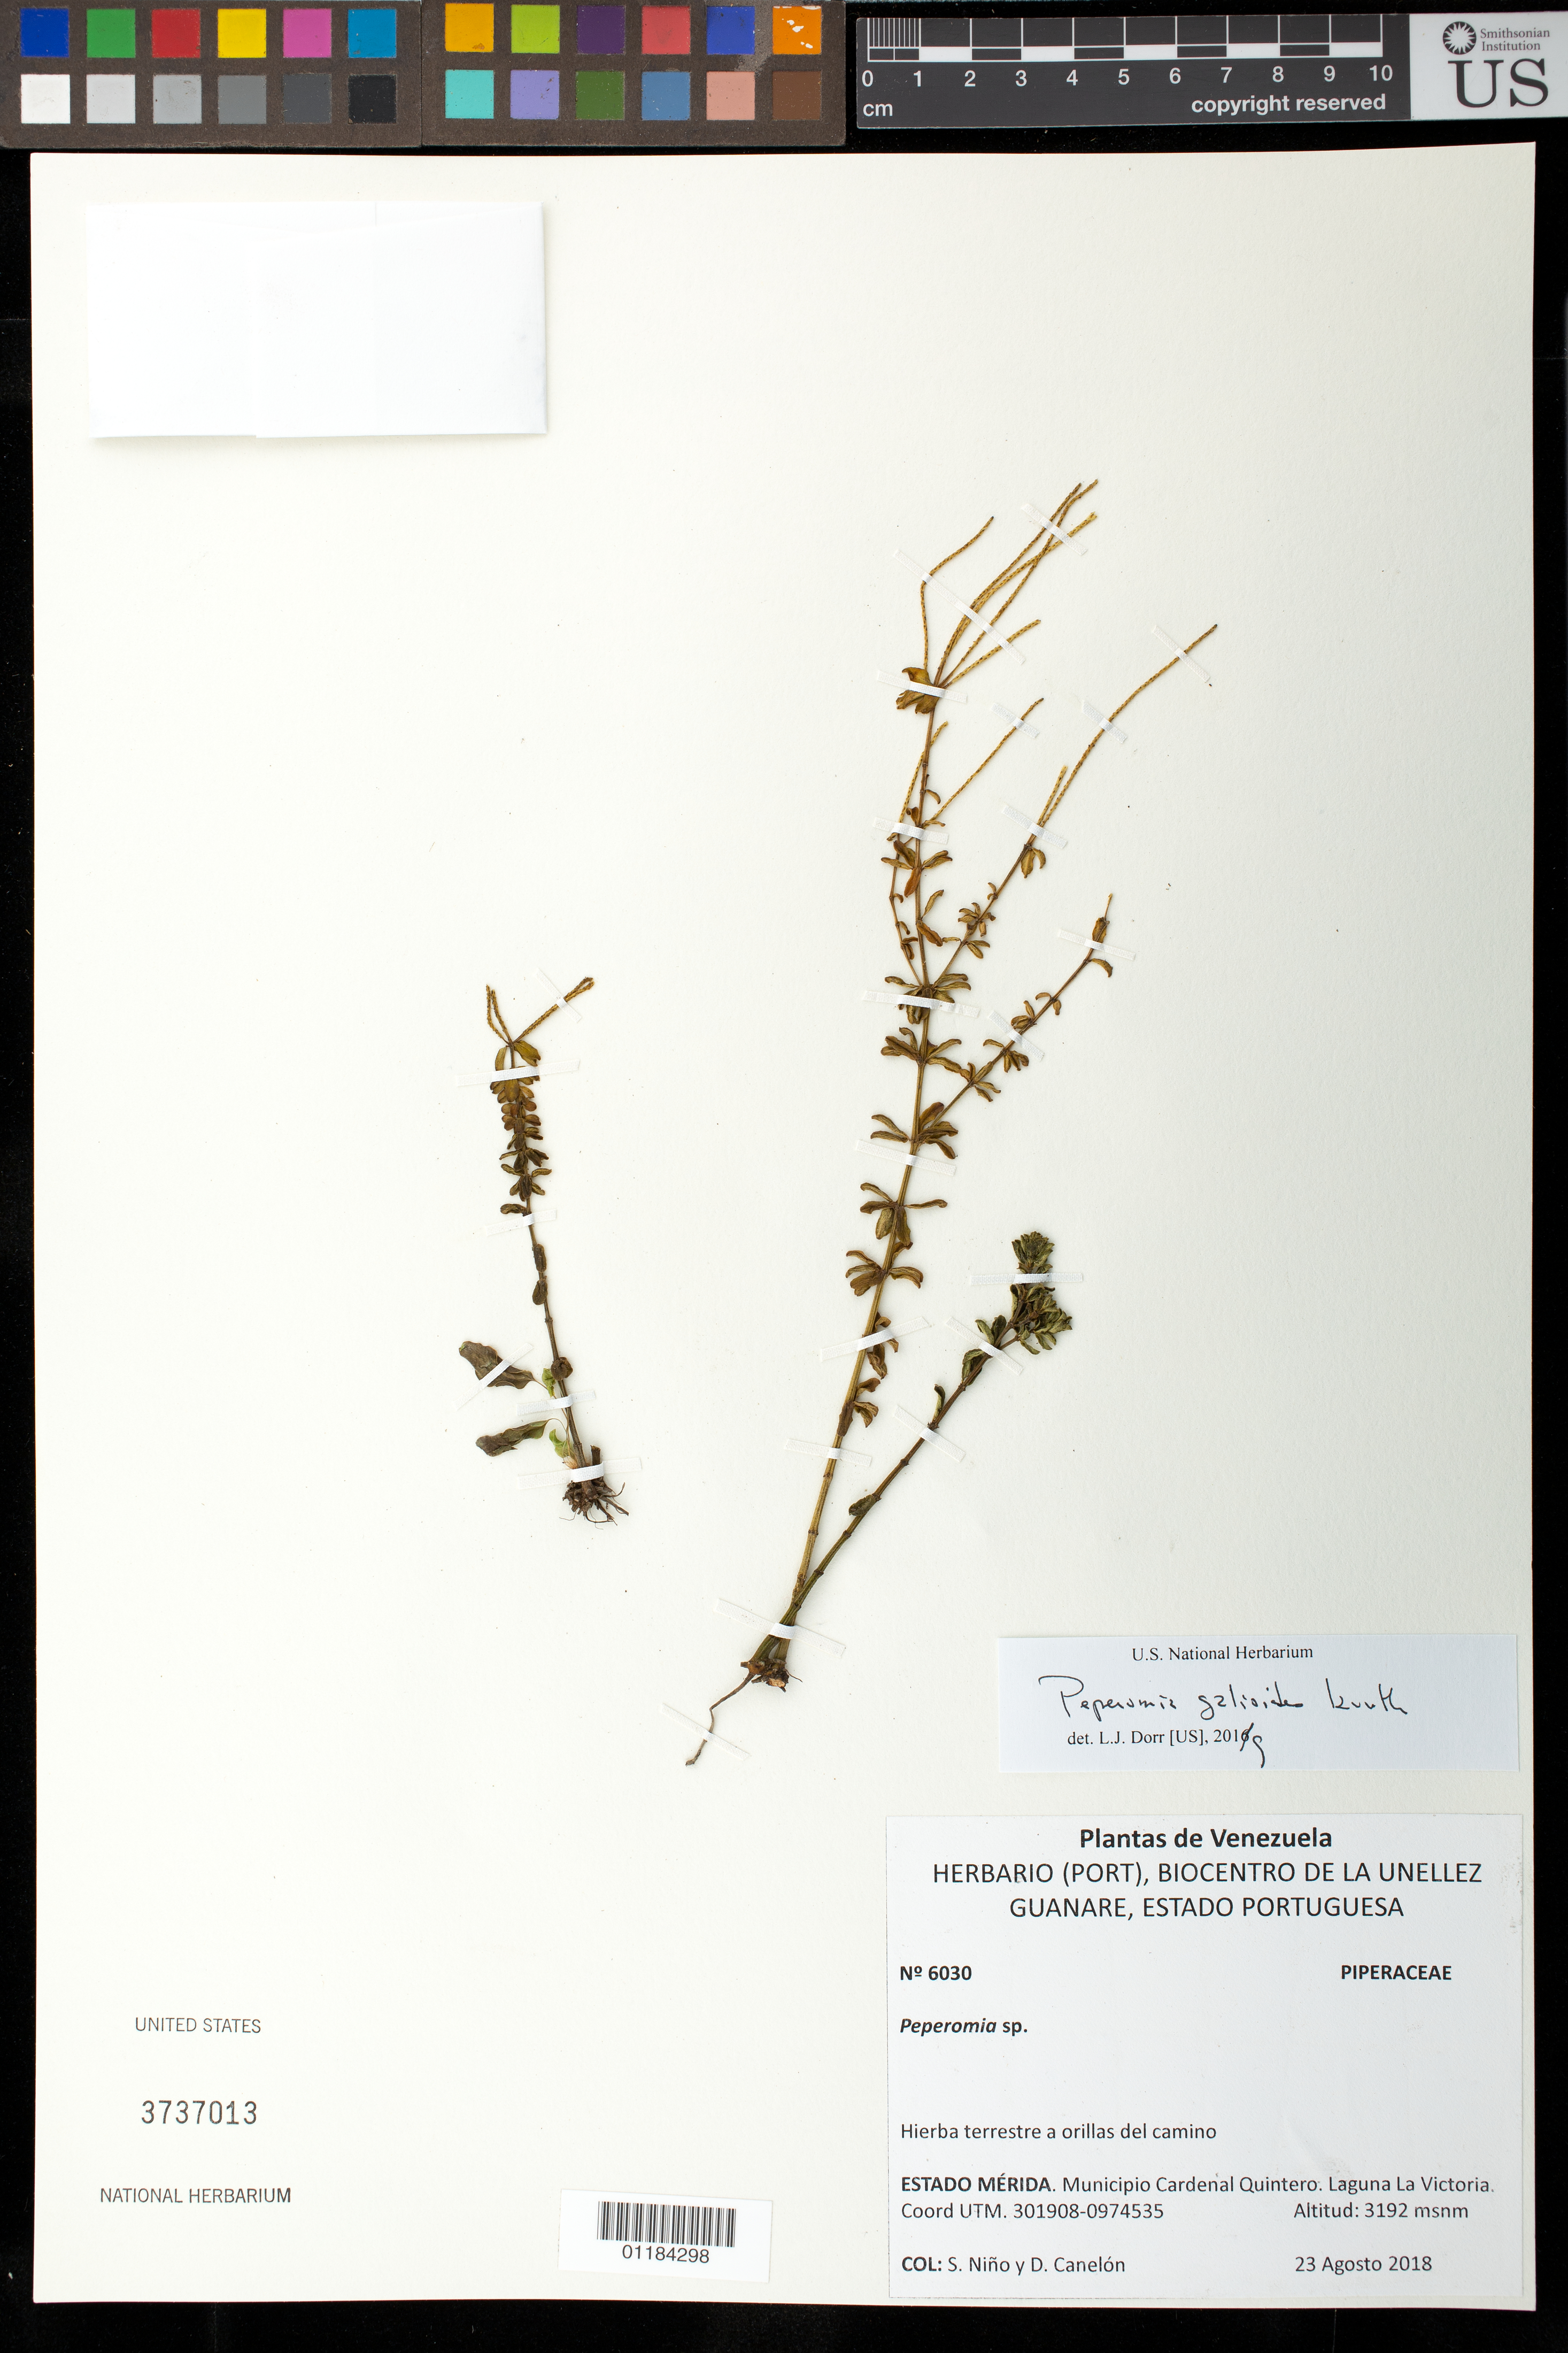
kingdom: Plantae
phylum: Tracheophyta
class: Magnoliopsida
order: Piperales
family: Piperaceae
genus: Peperomia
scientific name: Peperomia sp.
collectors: S. M. Niño & D. Canelón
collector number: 6030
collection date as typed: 23 Agosto 2018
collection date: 2018-08-23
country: Venezuela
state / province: Mérida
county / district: Cardenal Quintero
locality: Laguna La Victoria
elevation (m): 3192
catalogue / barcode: US 3737013